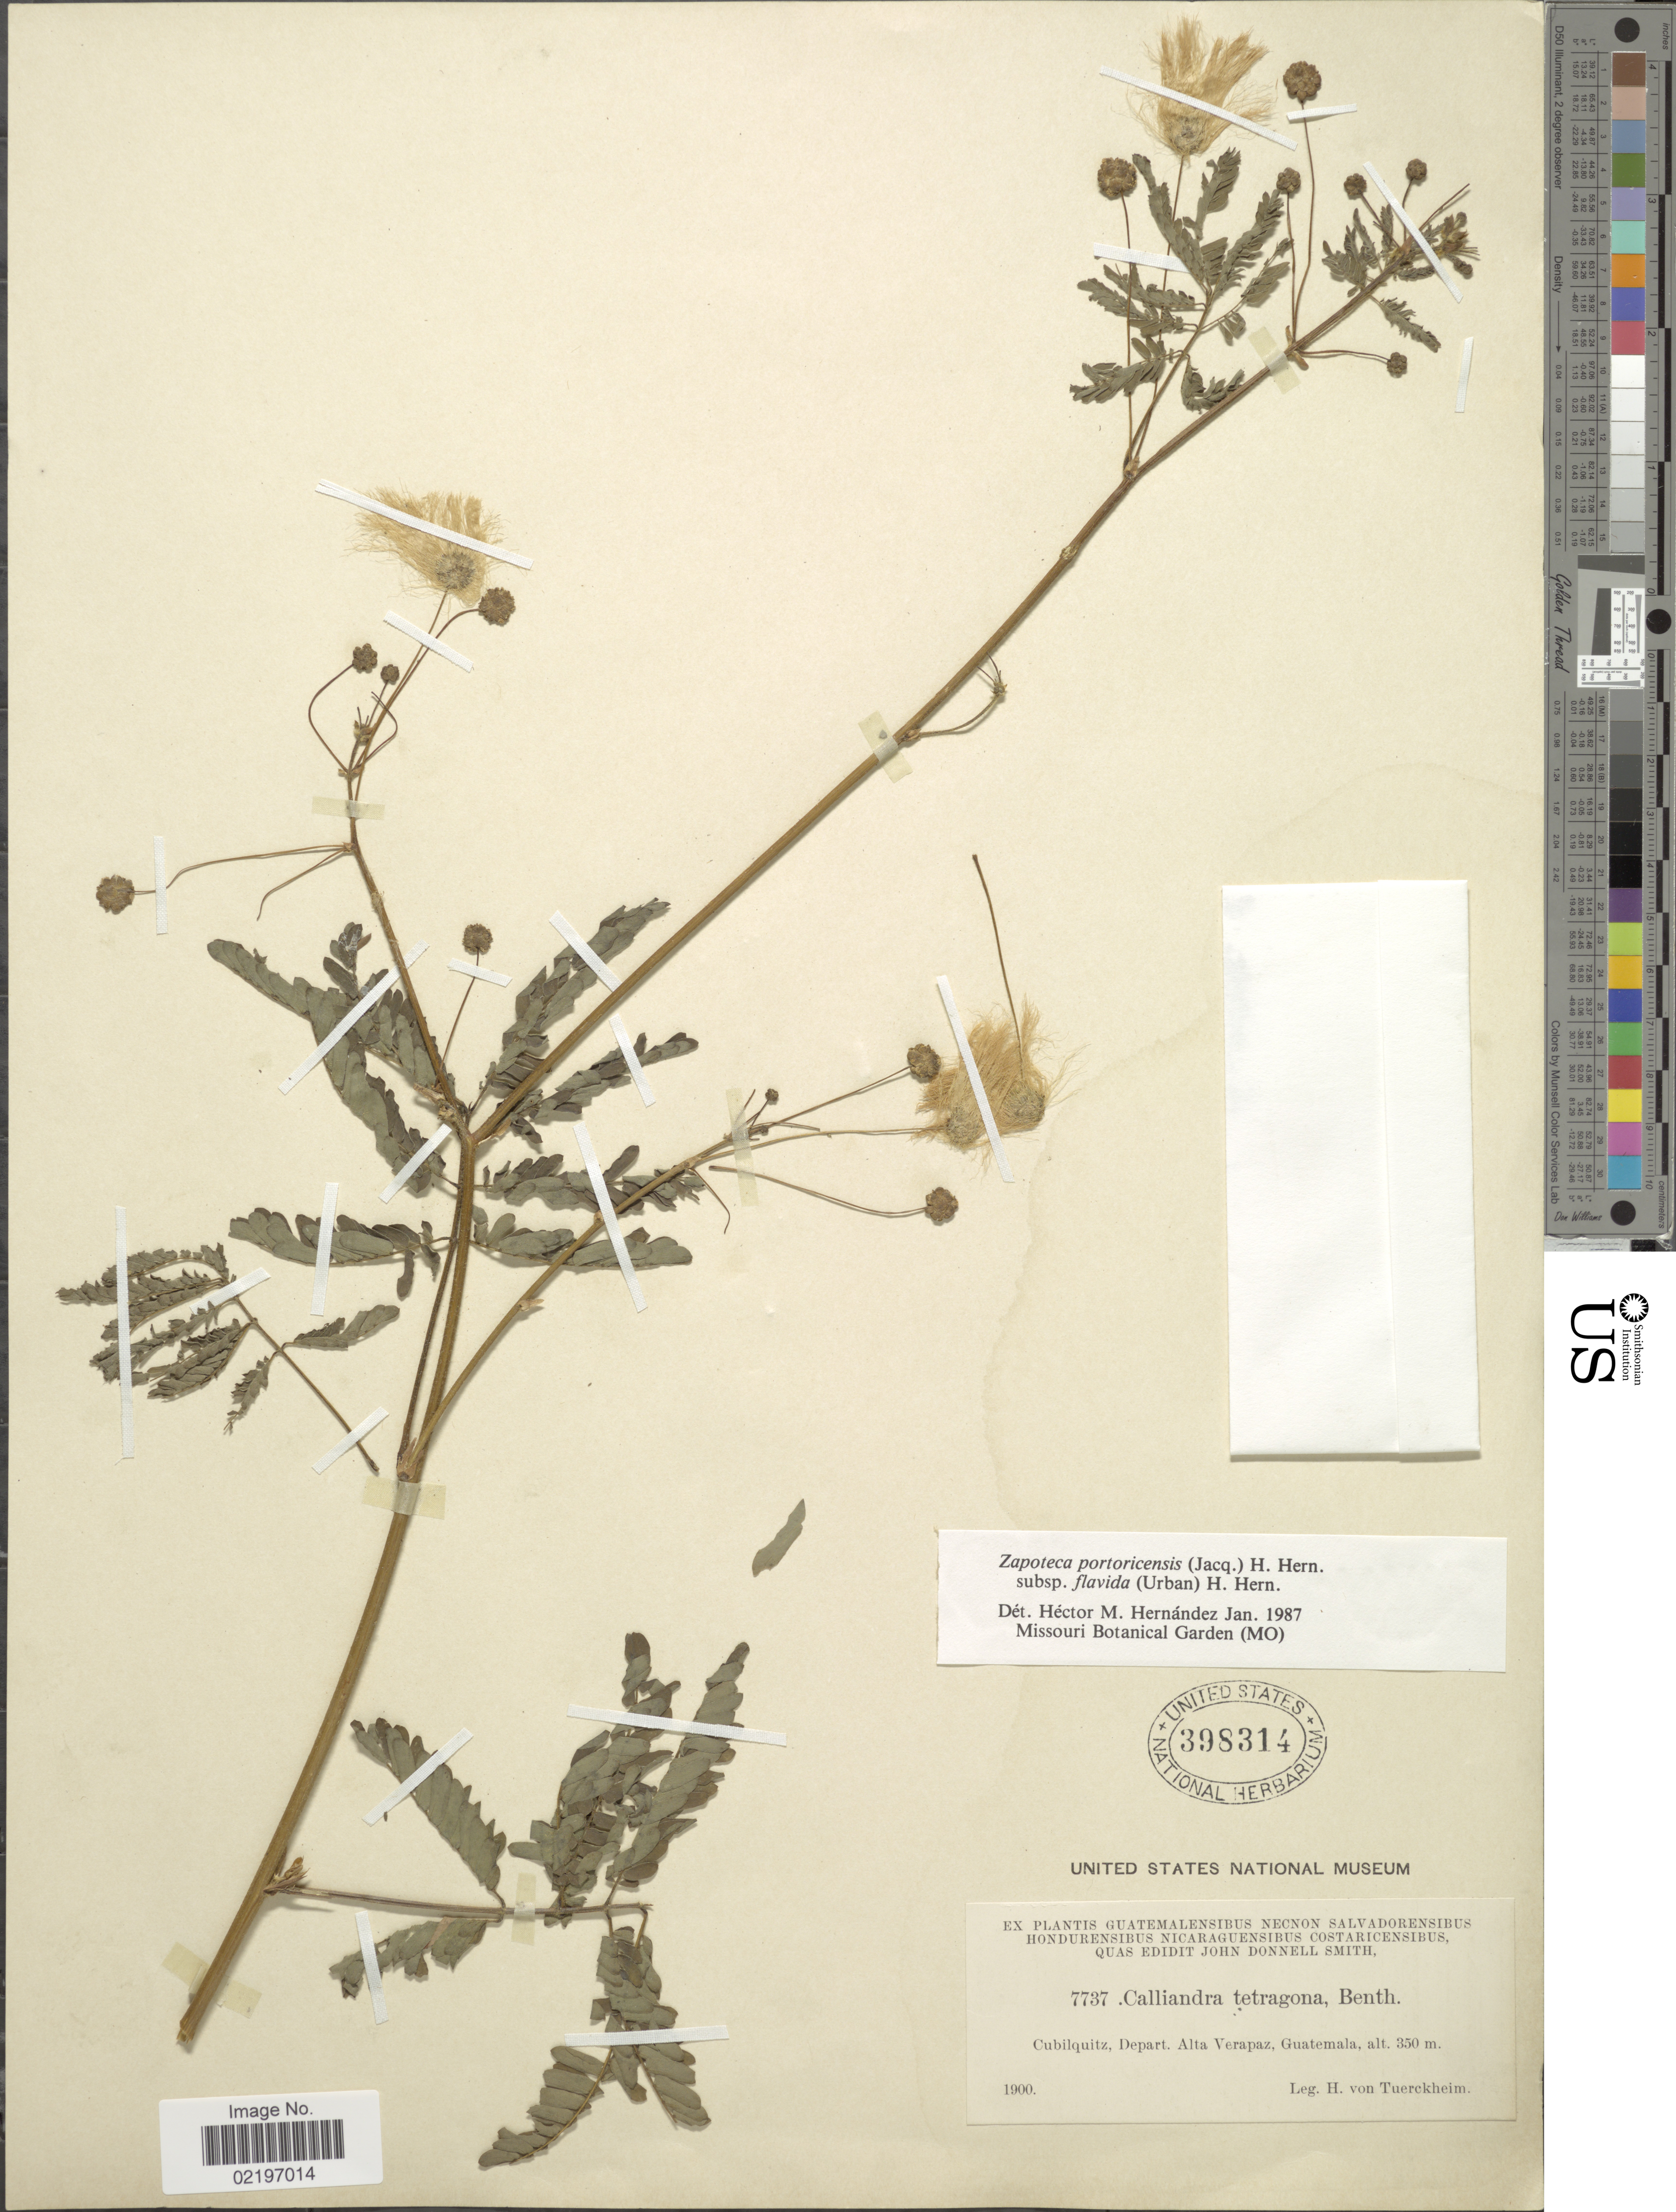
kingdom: Plantae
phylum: Tracheophyta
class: Magnoliopsida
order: Fabales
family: Fabaceae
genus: Zapoteca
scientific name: Zapoteca portoricensis subsp. flavida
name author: (Urb.) H.M. Hern.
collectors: H. von Türckheim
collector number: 7737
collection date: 1900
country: Guatemala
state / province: Alta Verapaz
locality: Cubiliquitz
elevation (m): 350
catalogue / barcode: US 398314